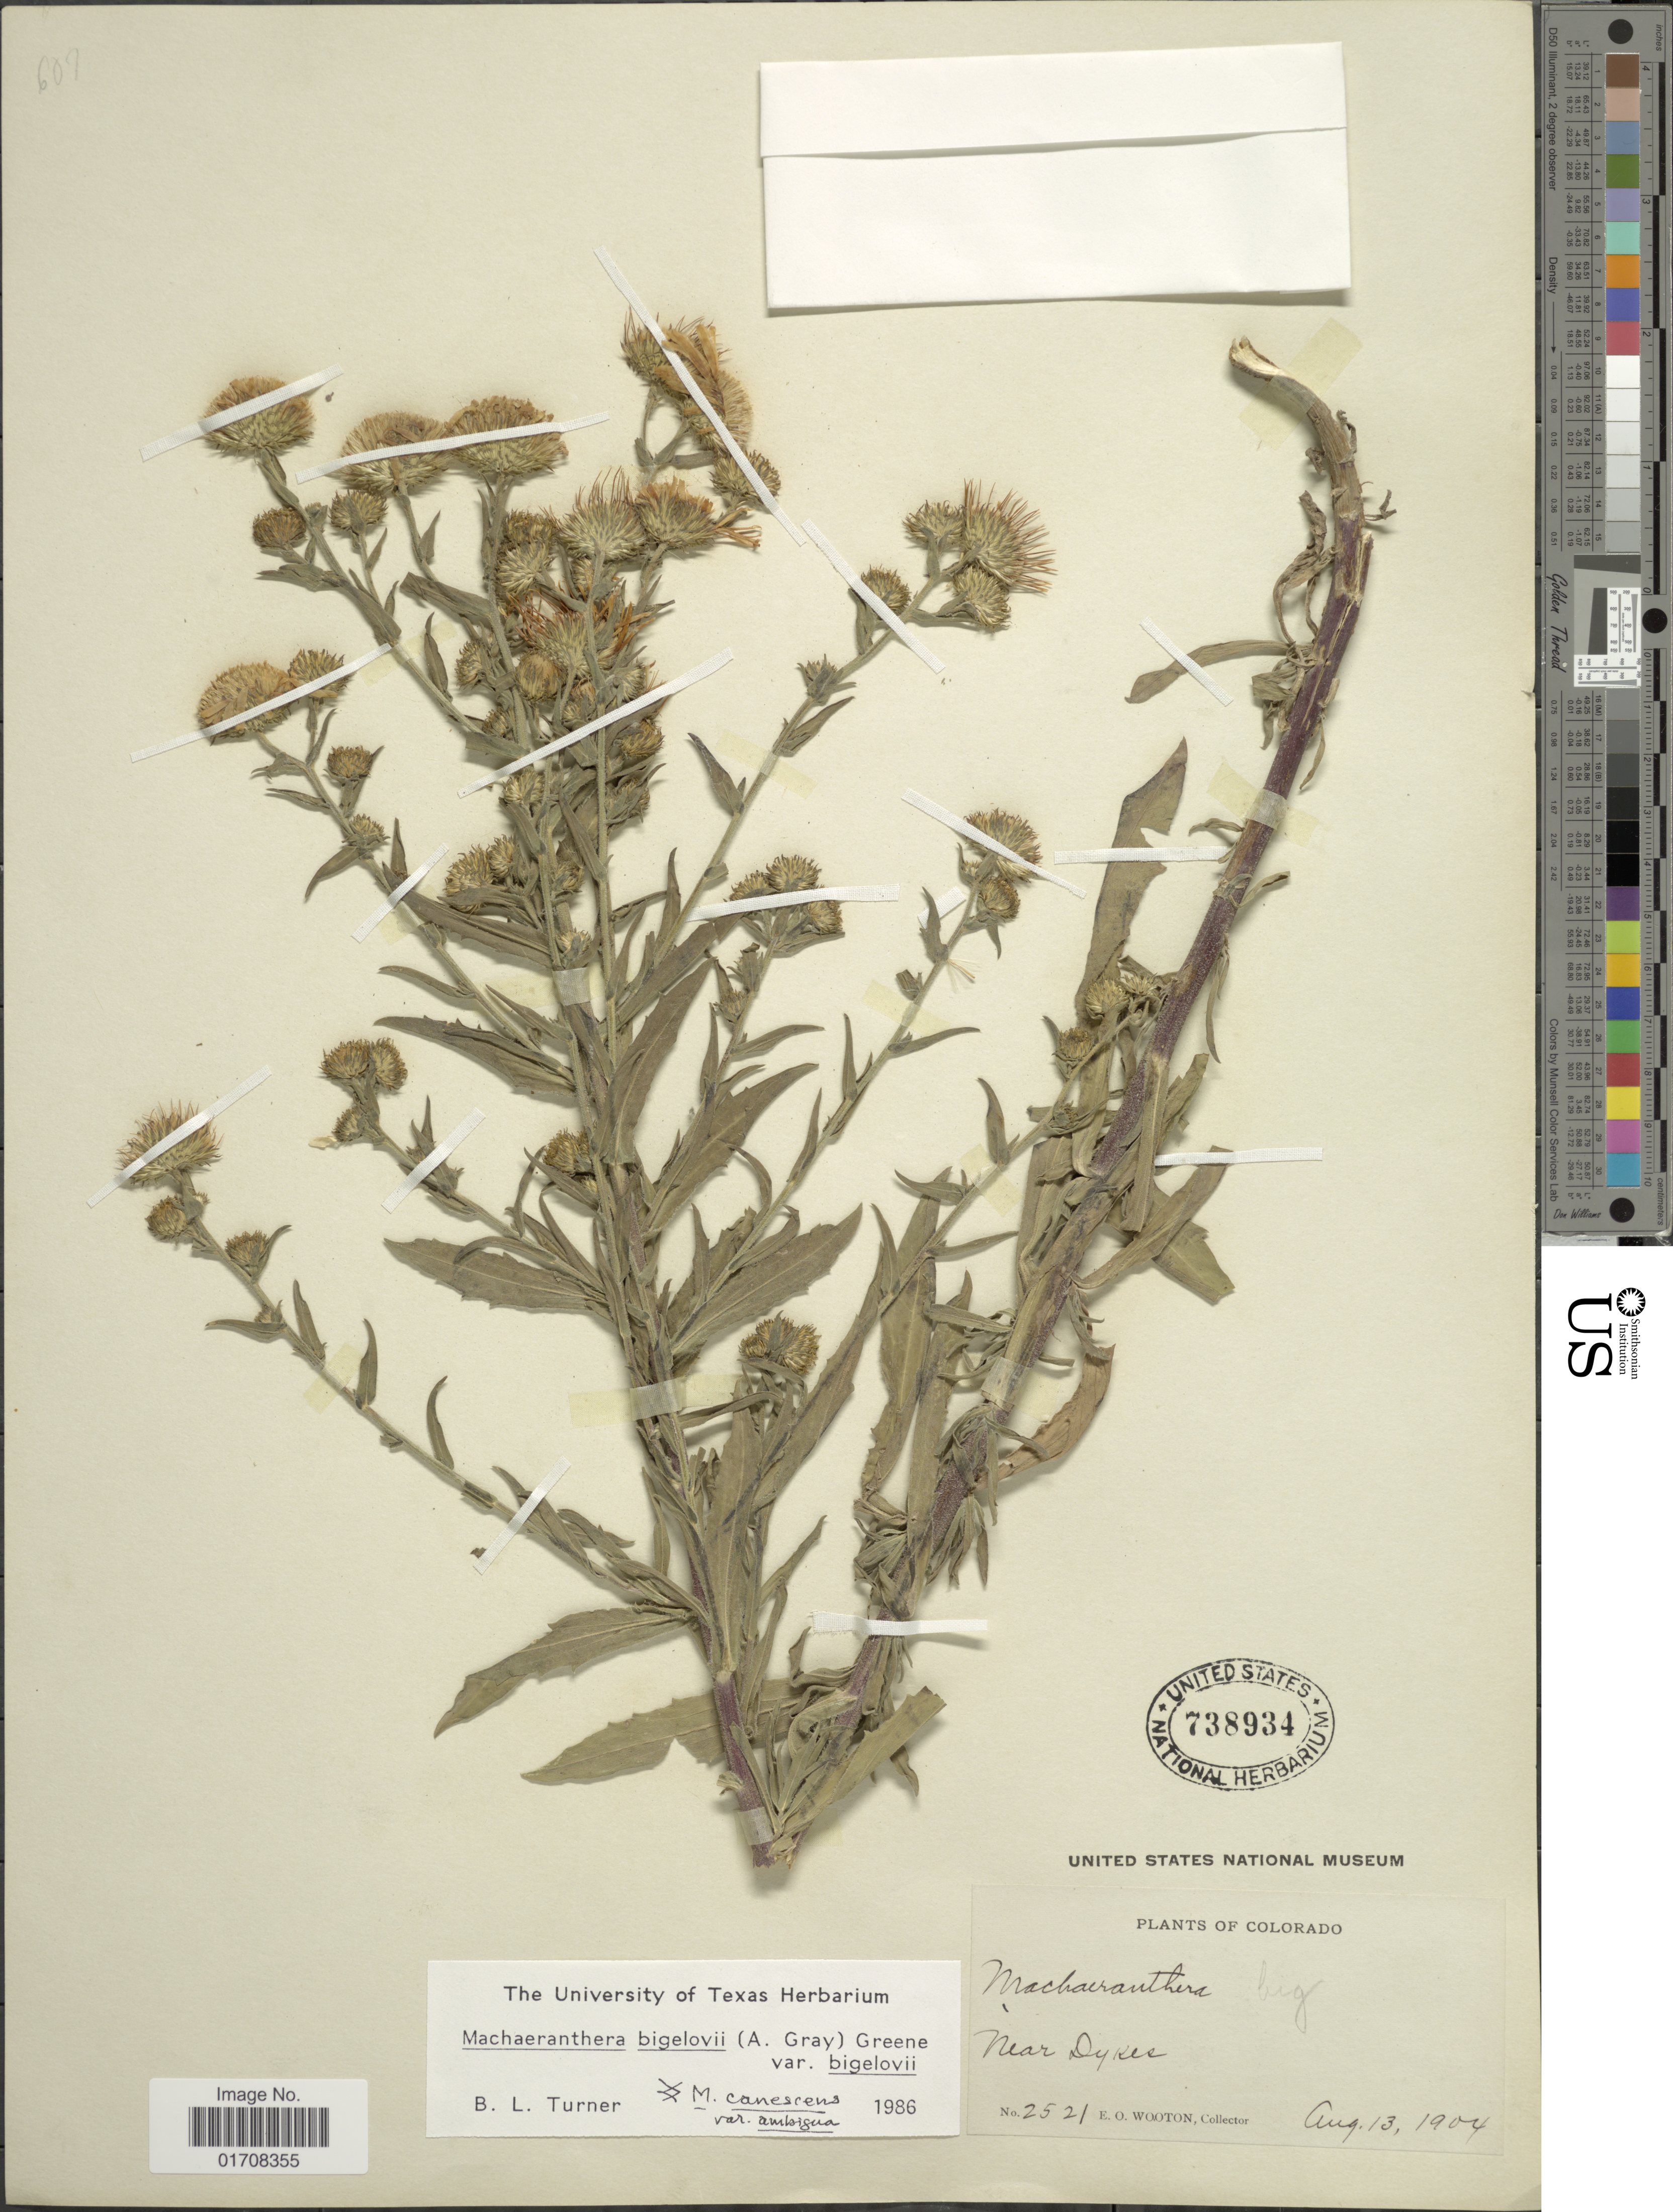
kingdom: Plantae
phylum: Tracheophyta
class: Magnoliopsida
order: Asterales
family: Asteraceae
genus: Machaeranthera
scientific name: Machaeranthera bigelovii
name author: (A. Gray) Greene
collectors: E. O. Wooton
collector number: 2521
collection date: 1904-08-13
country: United States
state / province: Colorado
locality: Near Dyke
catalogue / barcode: US 738934